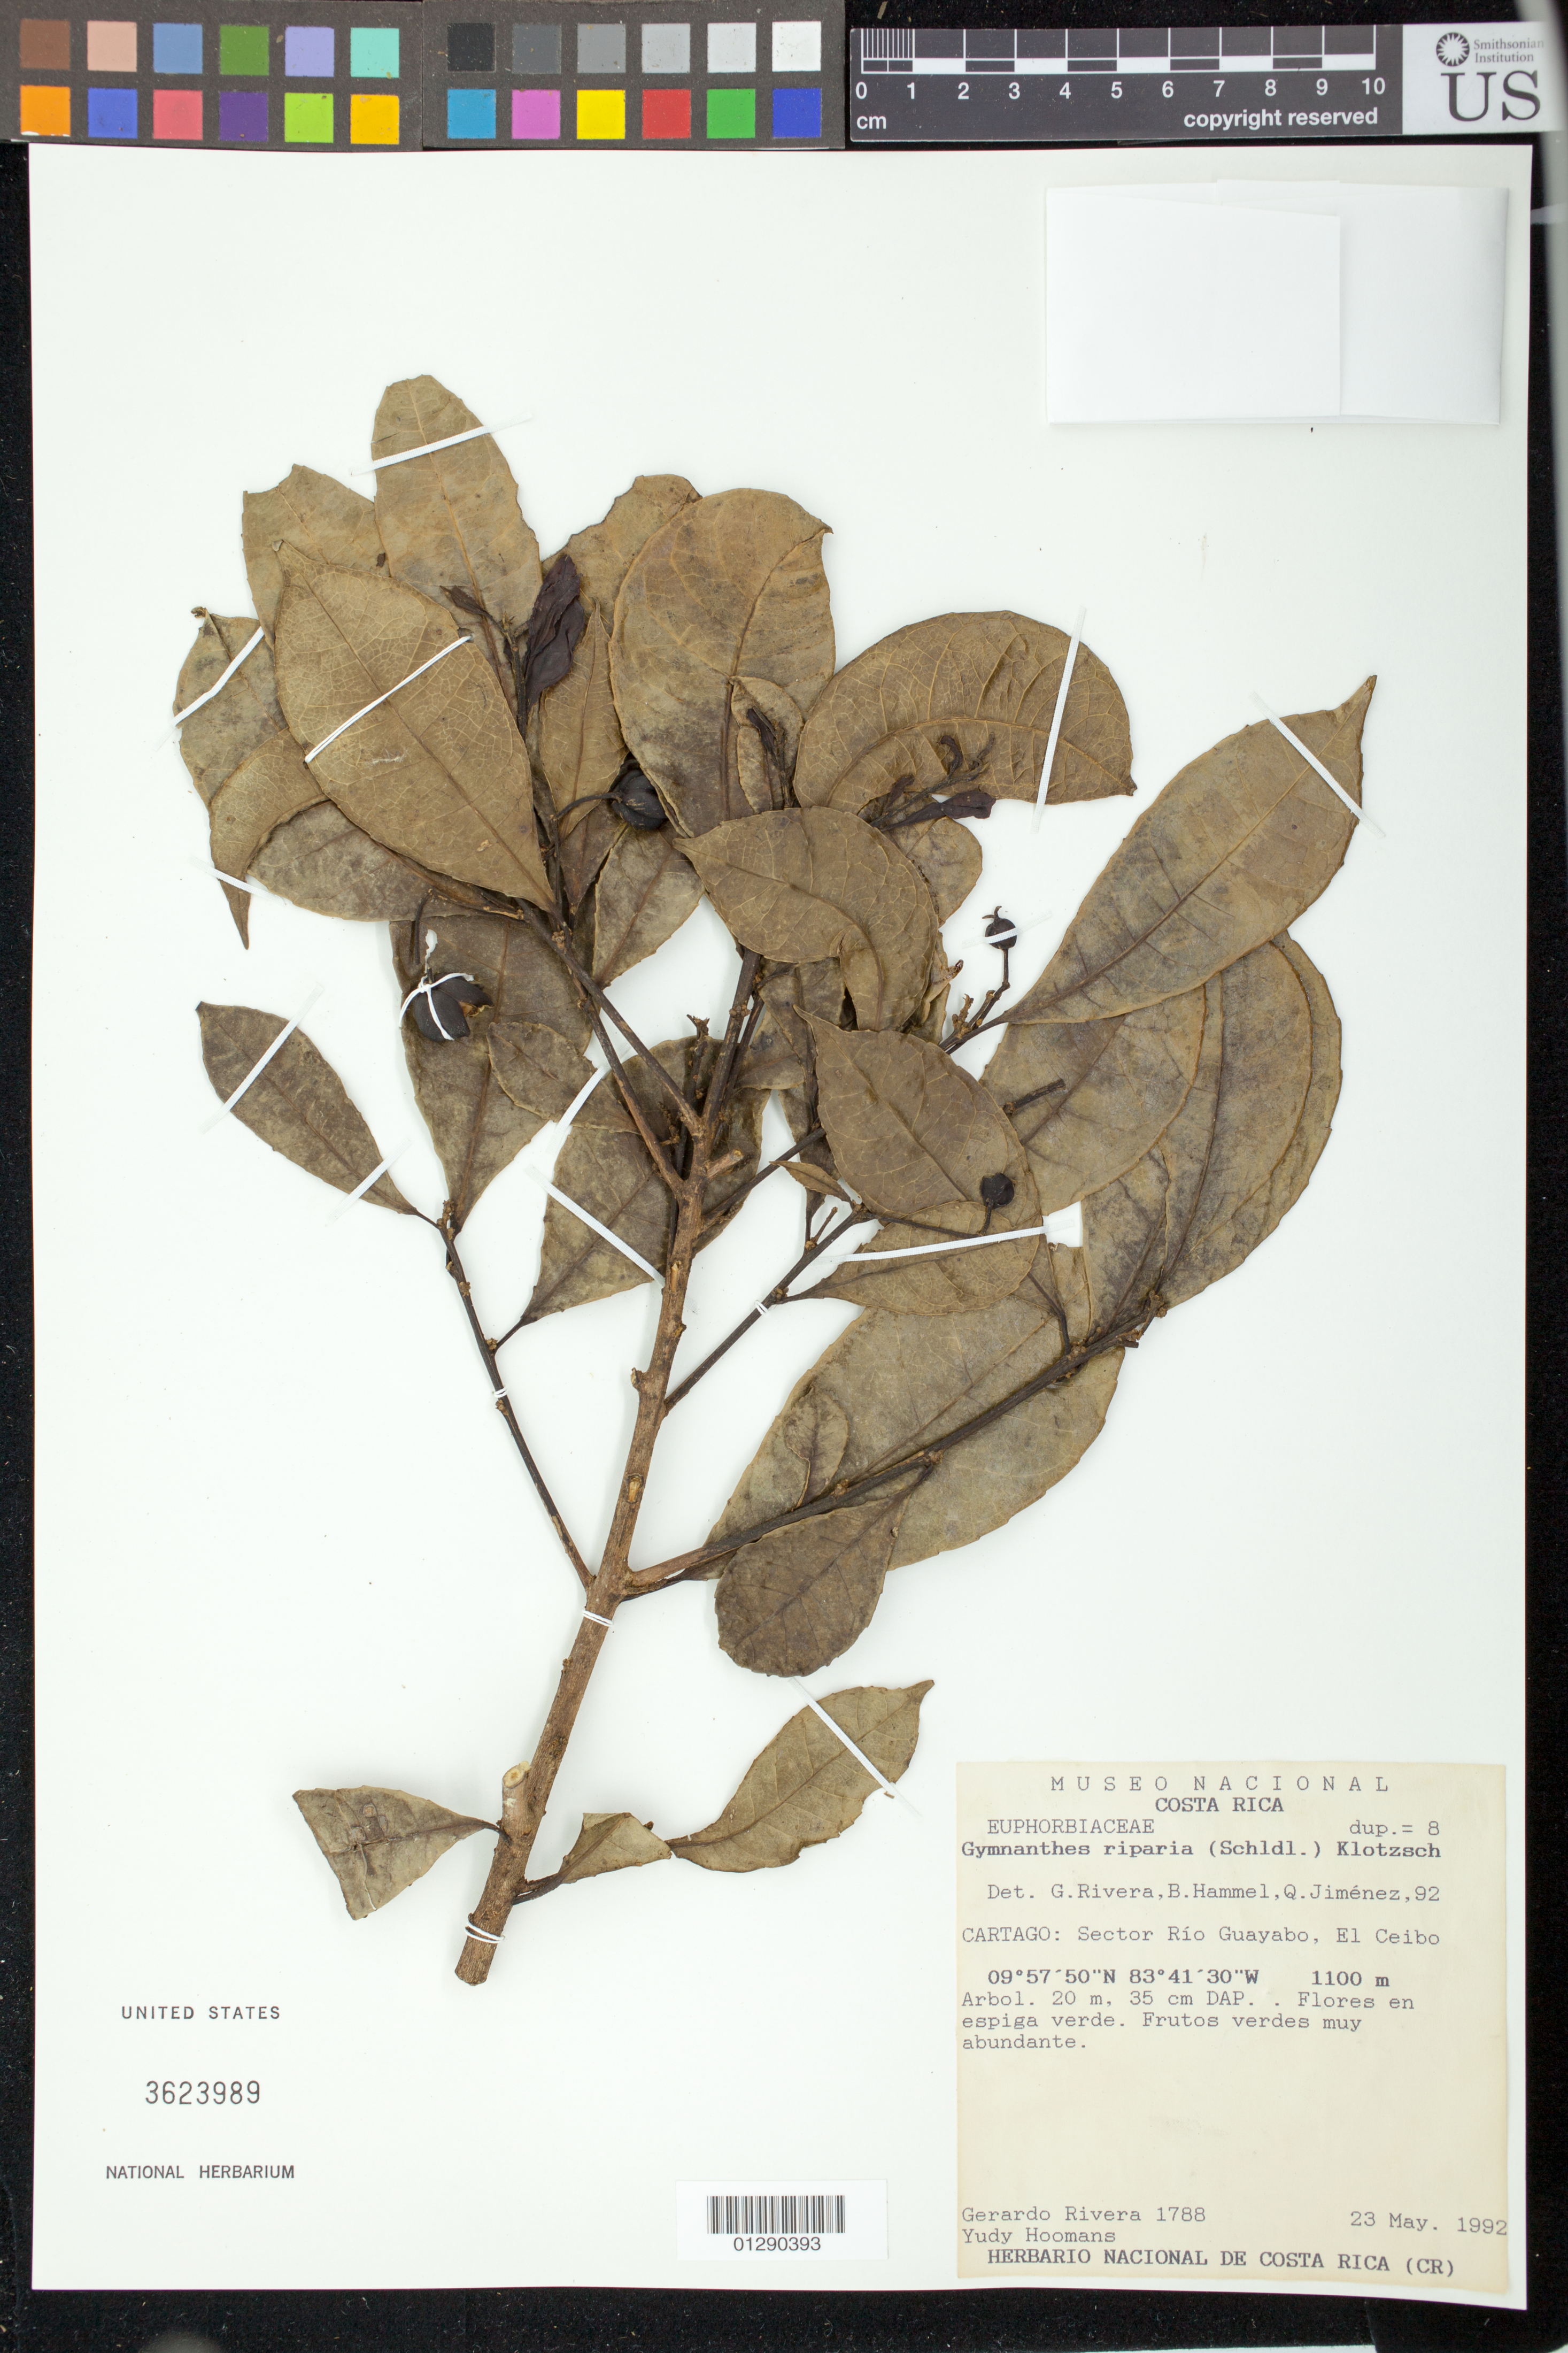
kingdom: Plantae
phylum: Tracheophyta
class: Magnoliopsida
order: Malpighiales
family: Euphorbiaceae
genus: Gymnanthes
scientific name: Gymnanthes lucida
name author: Sw.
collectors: G. Rivera & Y. Hoomans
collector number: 1788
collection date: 1992-05-23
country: Costa Rica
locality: Sector Rio Guayabo, El Ceibo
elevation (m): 1100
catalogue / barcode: US 3623989